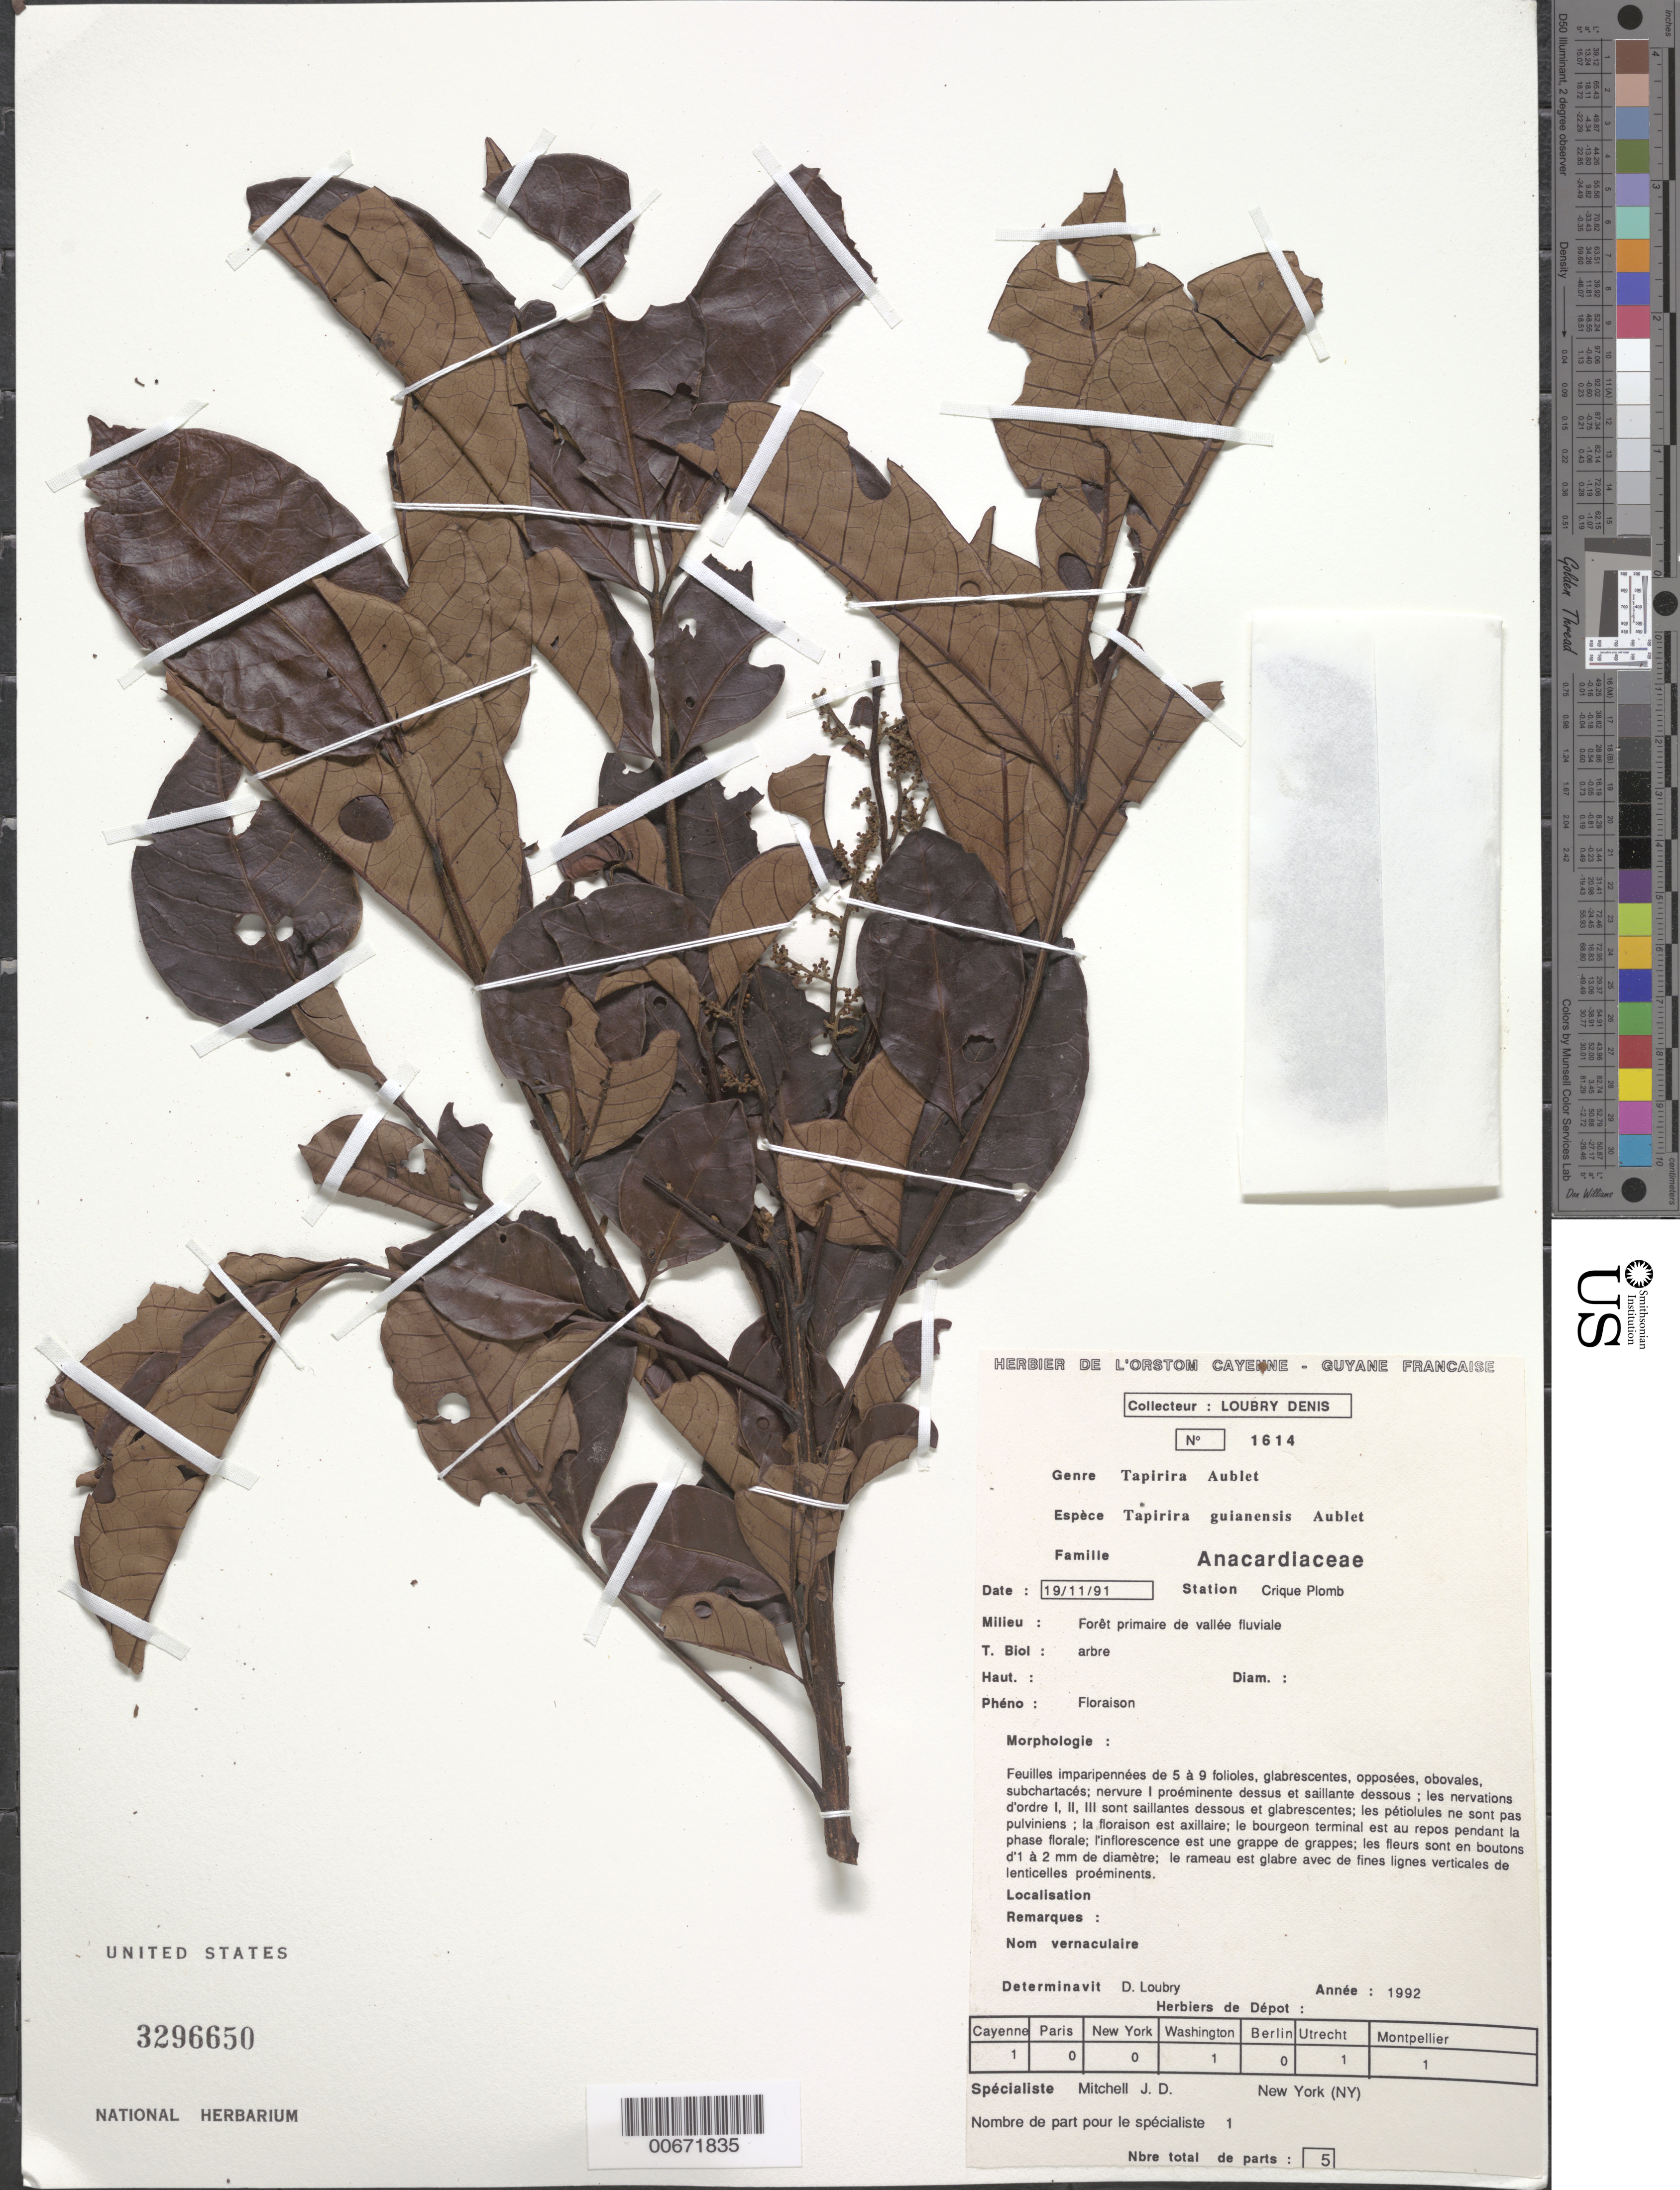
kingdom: Plantae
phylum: Tracheophyta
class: Magnoliopsida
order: Sapindales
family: Anacardiaceae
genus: Tapirira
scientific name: Tapirira obtusa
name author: (Benth.) J.D. Mitch.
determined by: Mitchell, John D.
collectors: D. Loubry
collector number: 1614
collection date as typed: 19-Nov-91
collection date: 1991-11-19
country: French Guiana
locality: Crique Plomb, Bassin du Sinnamary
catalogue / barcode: US 3296650